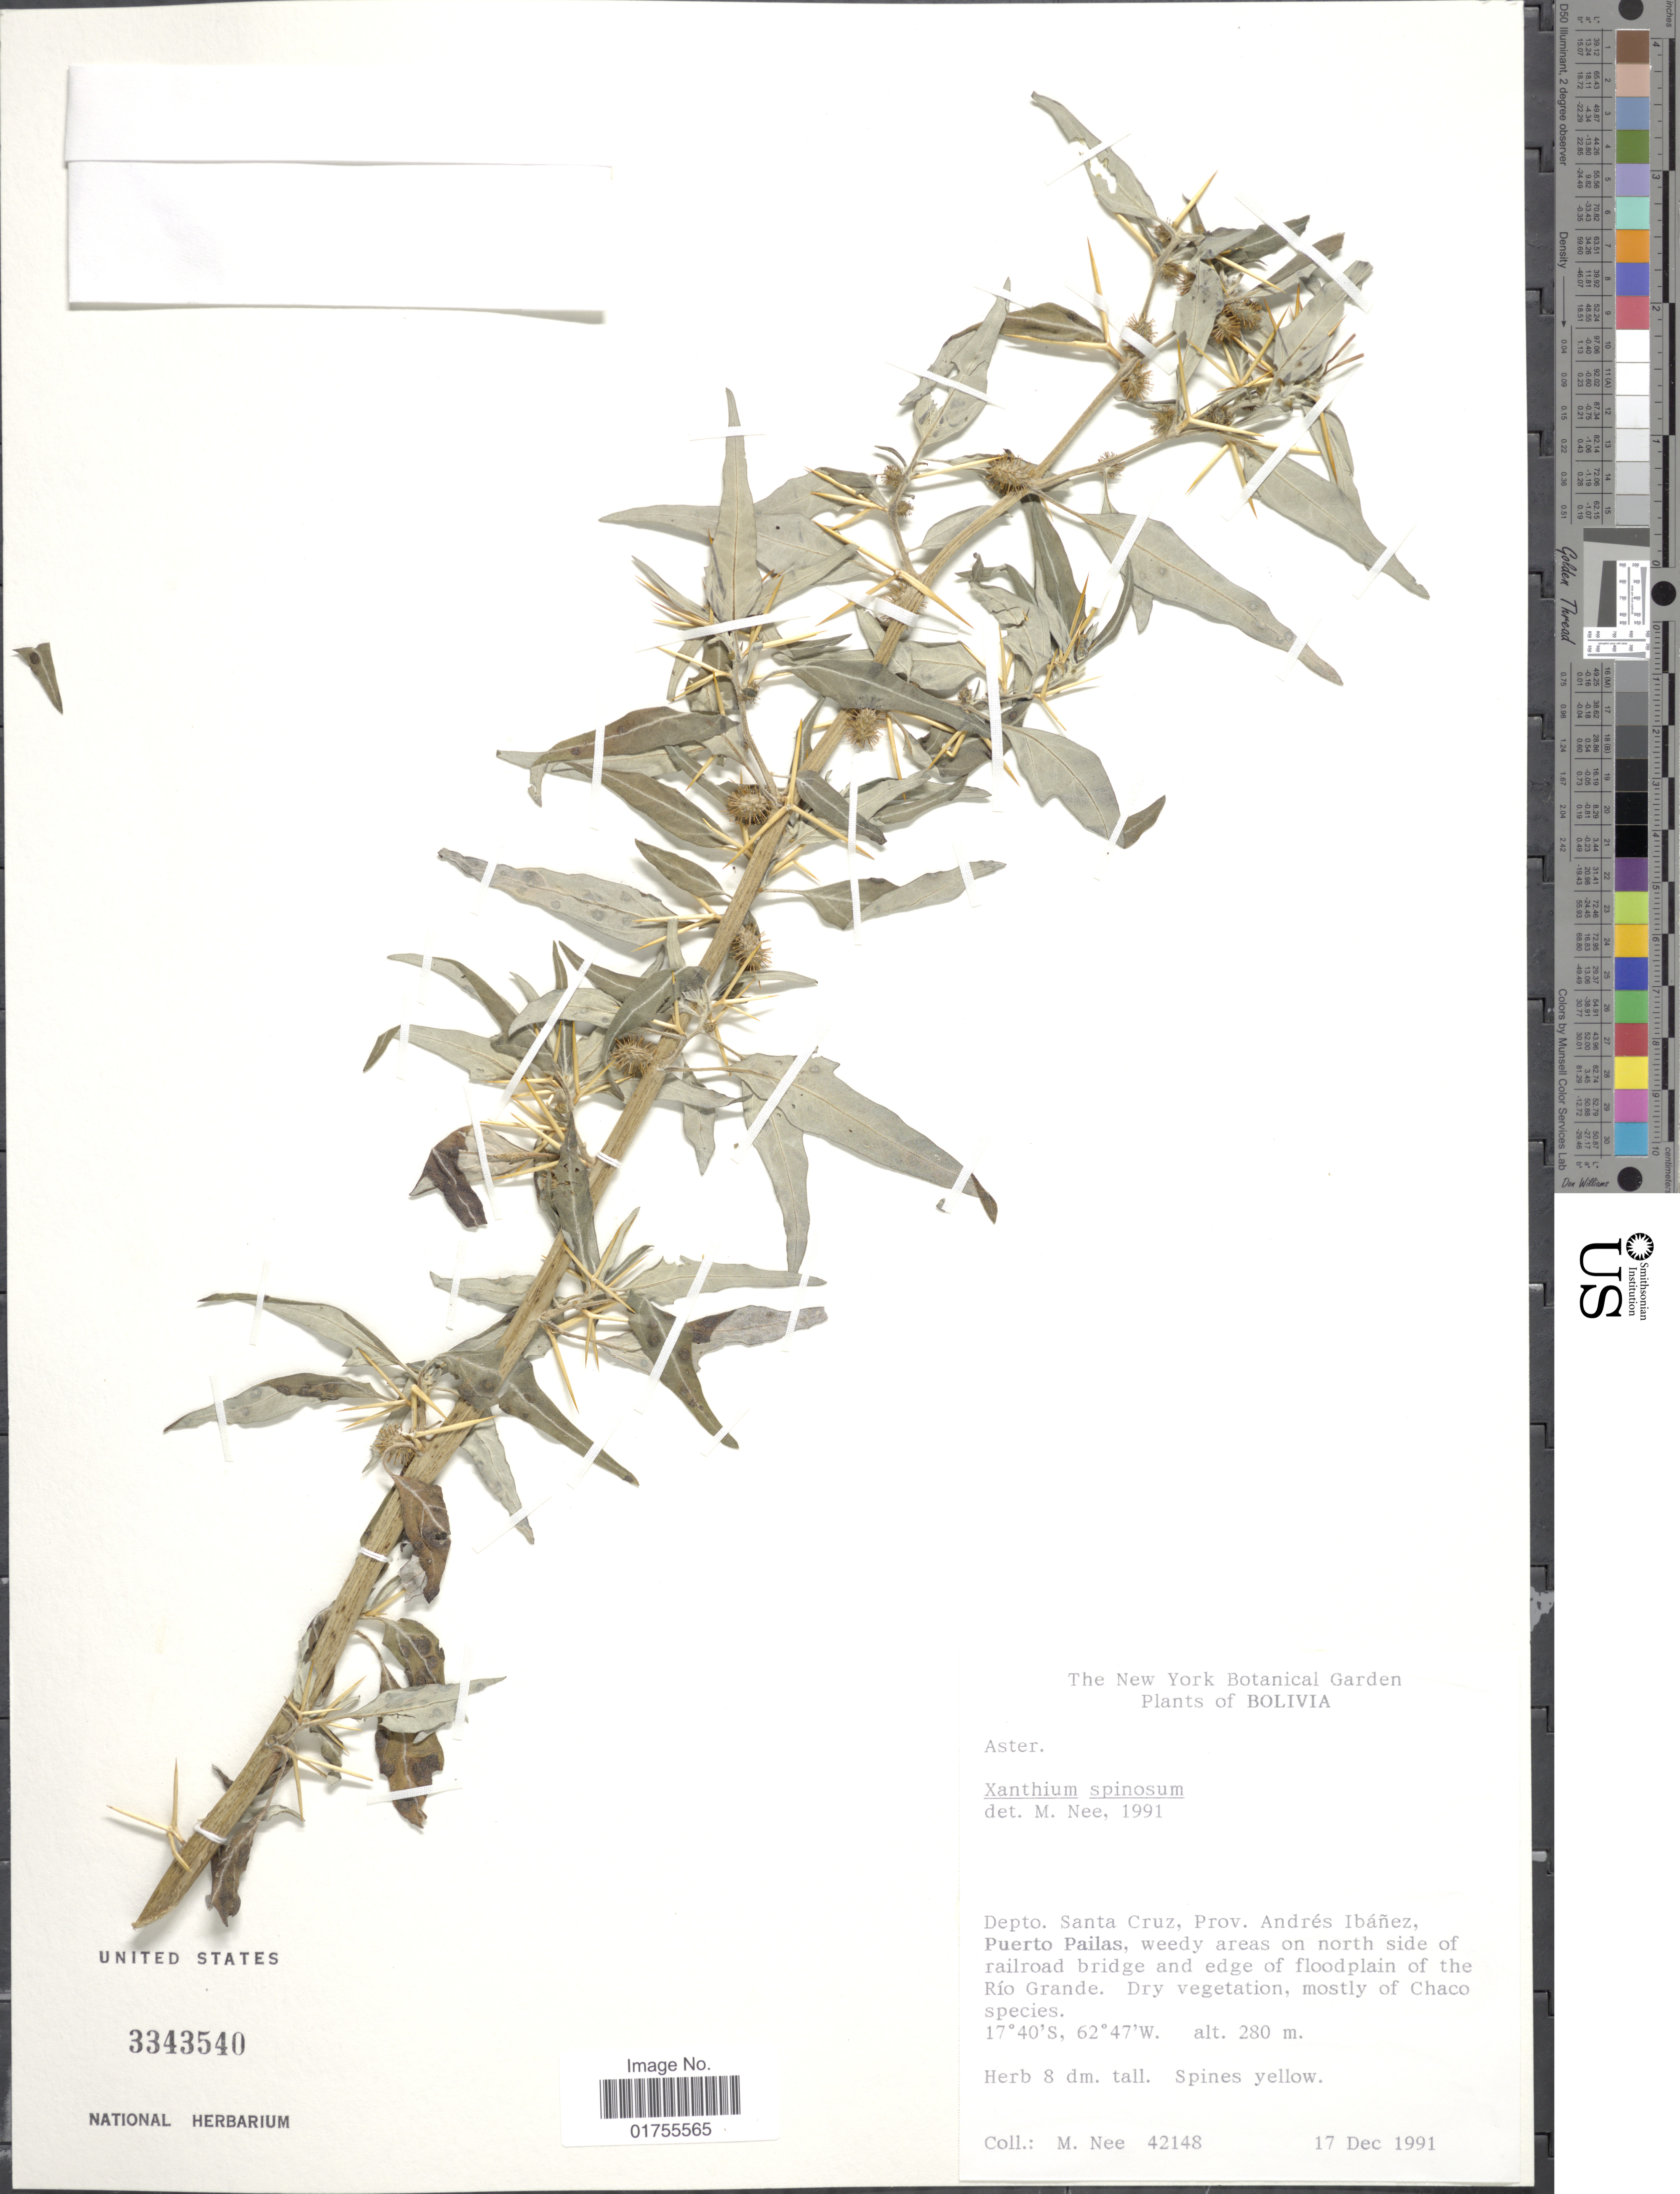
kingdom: Plantae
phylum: Tracheophyta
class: Magnoliopsida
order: Asterales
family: Asteraceae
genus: Xanthium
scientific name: Xanthium spinosum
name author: L.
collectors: M. Nee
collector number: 42148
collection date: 1991-12-17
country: Bolivia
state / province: Santa Cruz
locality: Depto. Santa Cruz, Prov. Andres Ibañez, Puerto Pailas, weedy areas on north side of railroad bridge and edge of floodplain of the Rio Grande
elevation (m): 280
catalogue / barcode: US 3343540